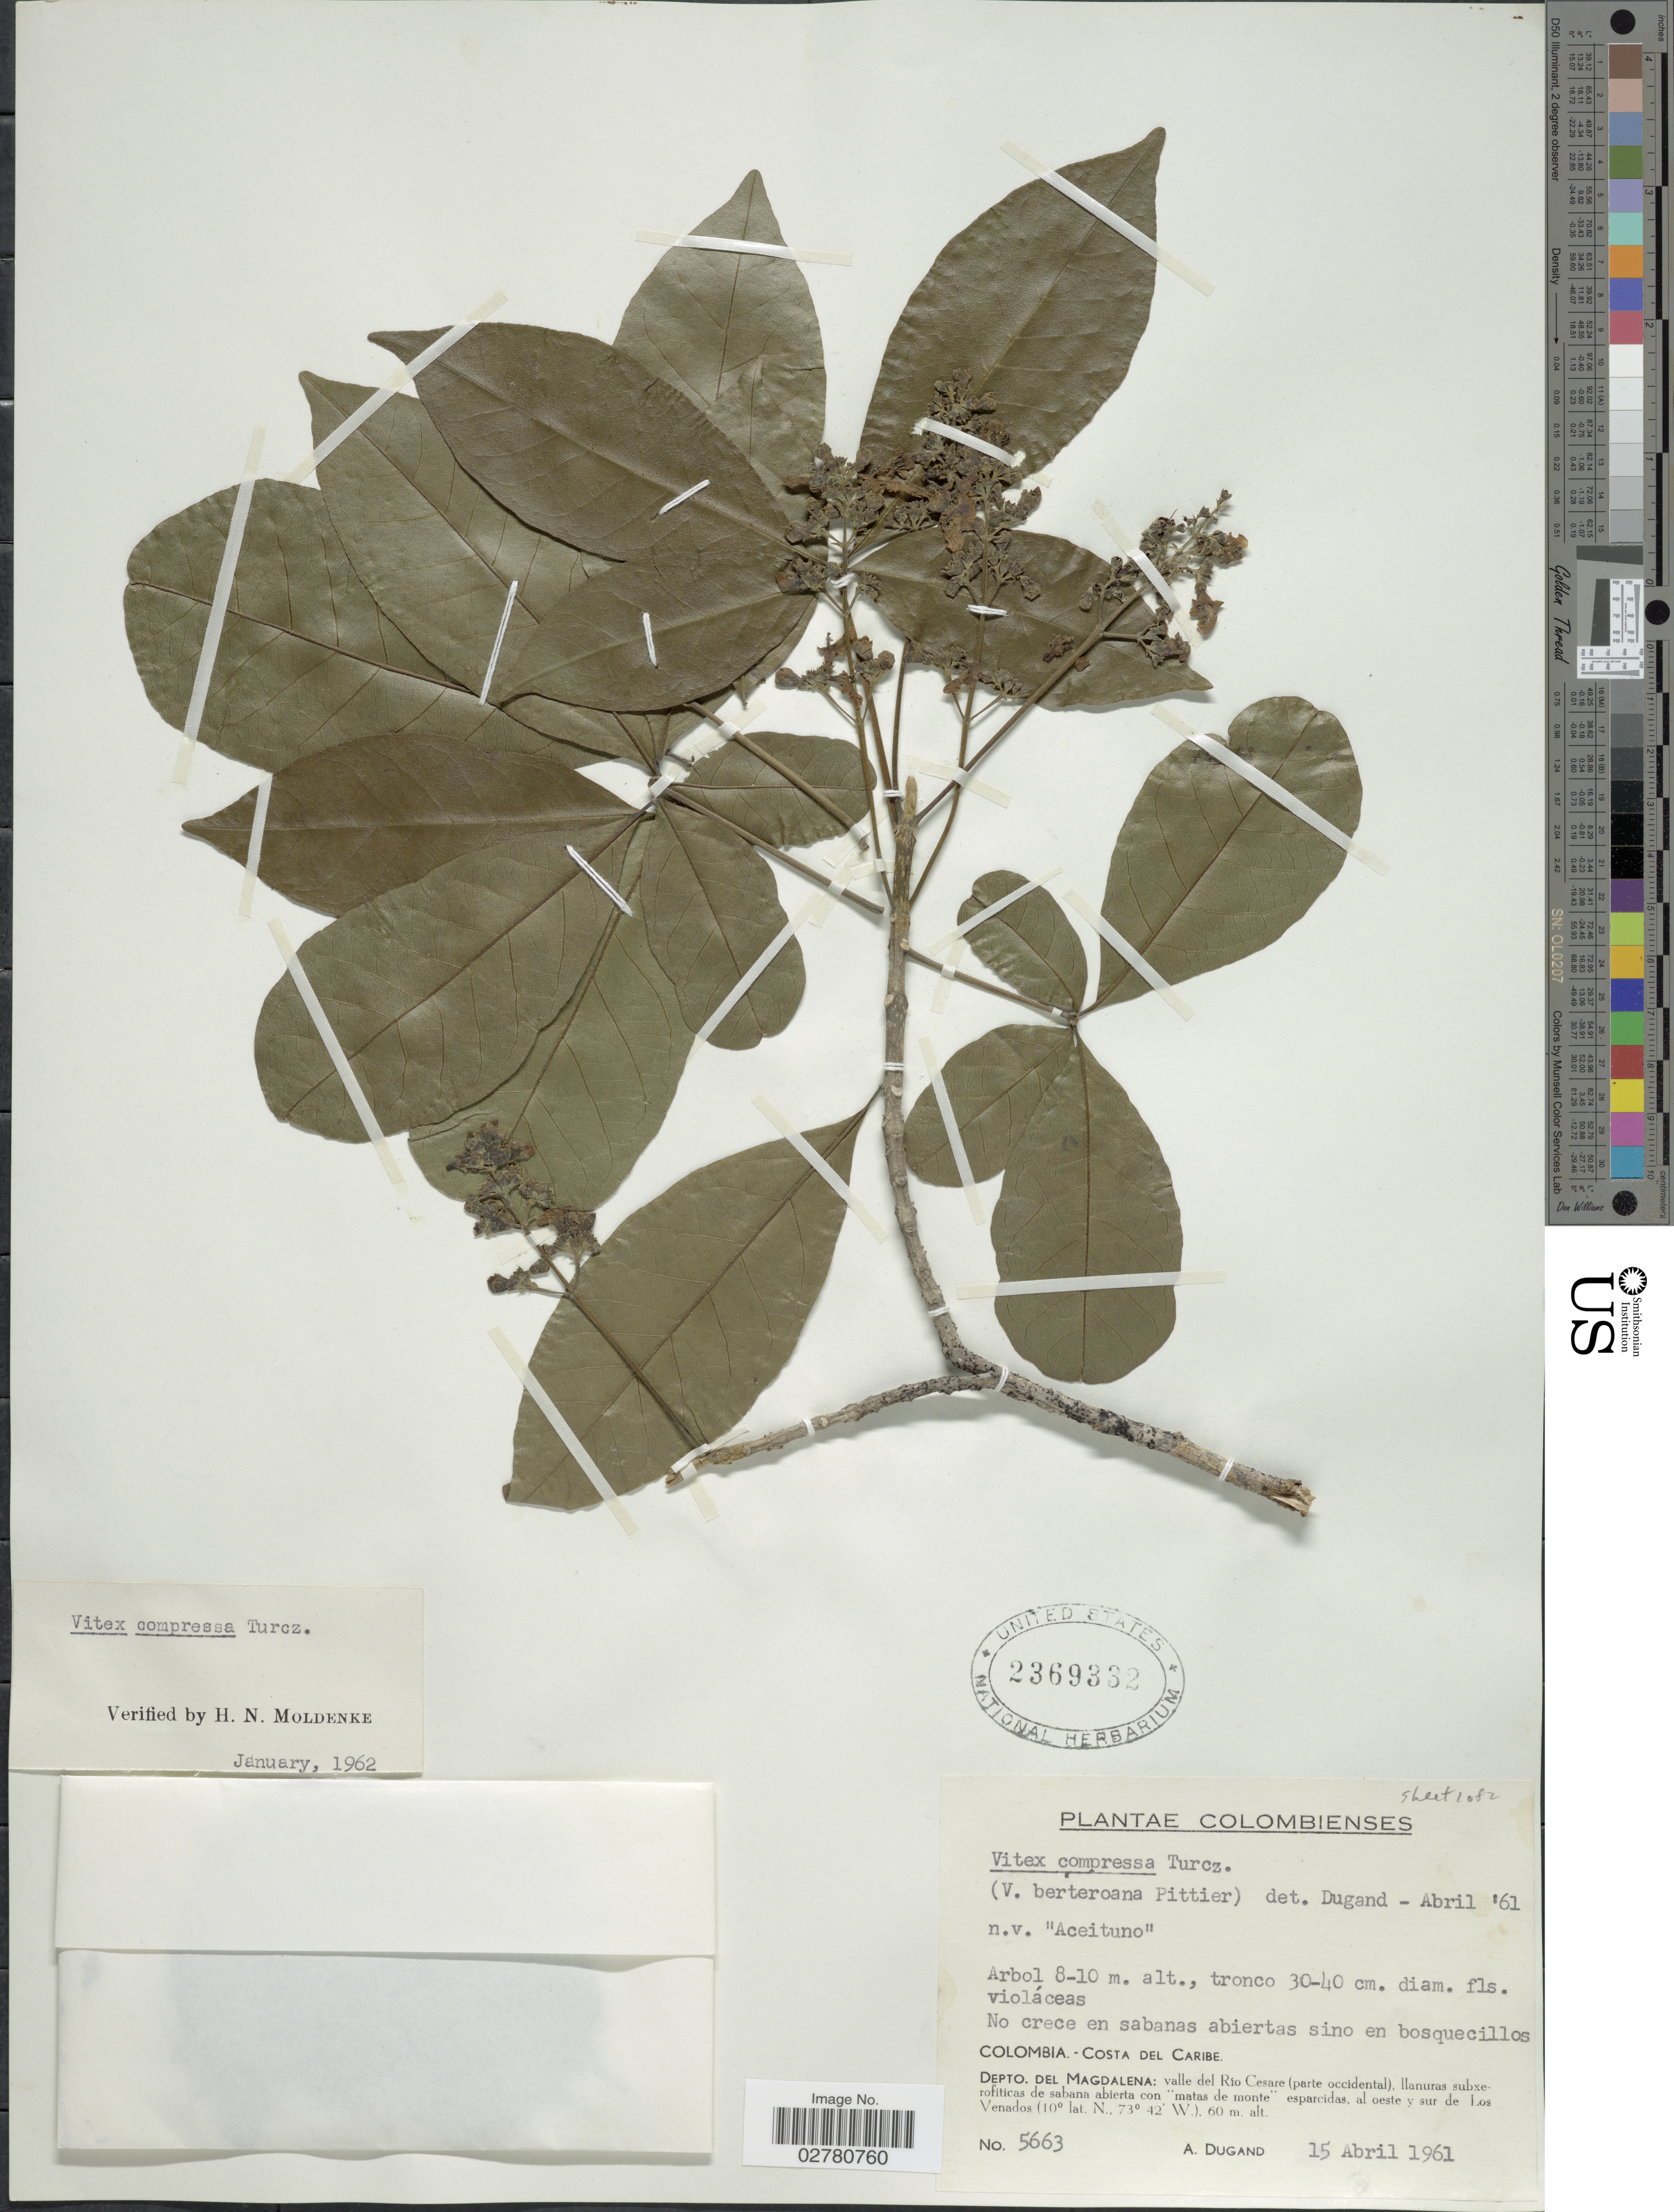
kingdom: Plantae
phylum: Tracheophyta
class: Magnoliopsida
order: Lamiales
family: Lamiaceae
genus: Vitex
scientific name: Vitex compressa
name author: Turcz.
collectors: A. Dugand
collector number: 5663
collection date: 1961-04-15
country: Colombia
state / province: Magdalena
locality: Costa del Caribe. Depto. del Magdalena: valle del Río Cesare (parte occidental), al oeste y sur de Los Venados.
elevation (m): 60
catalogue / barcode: US 2369332